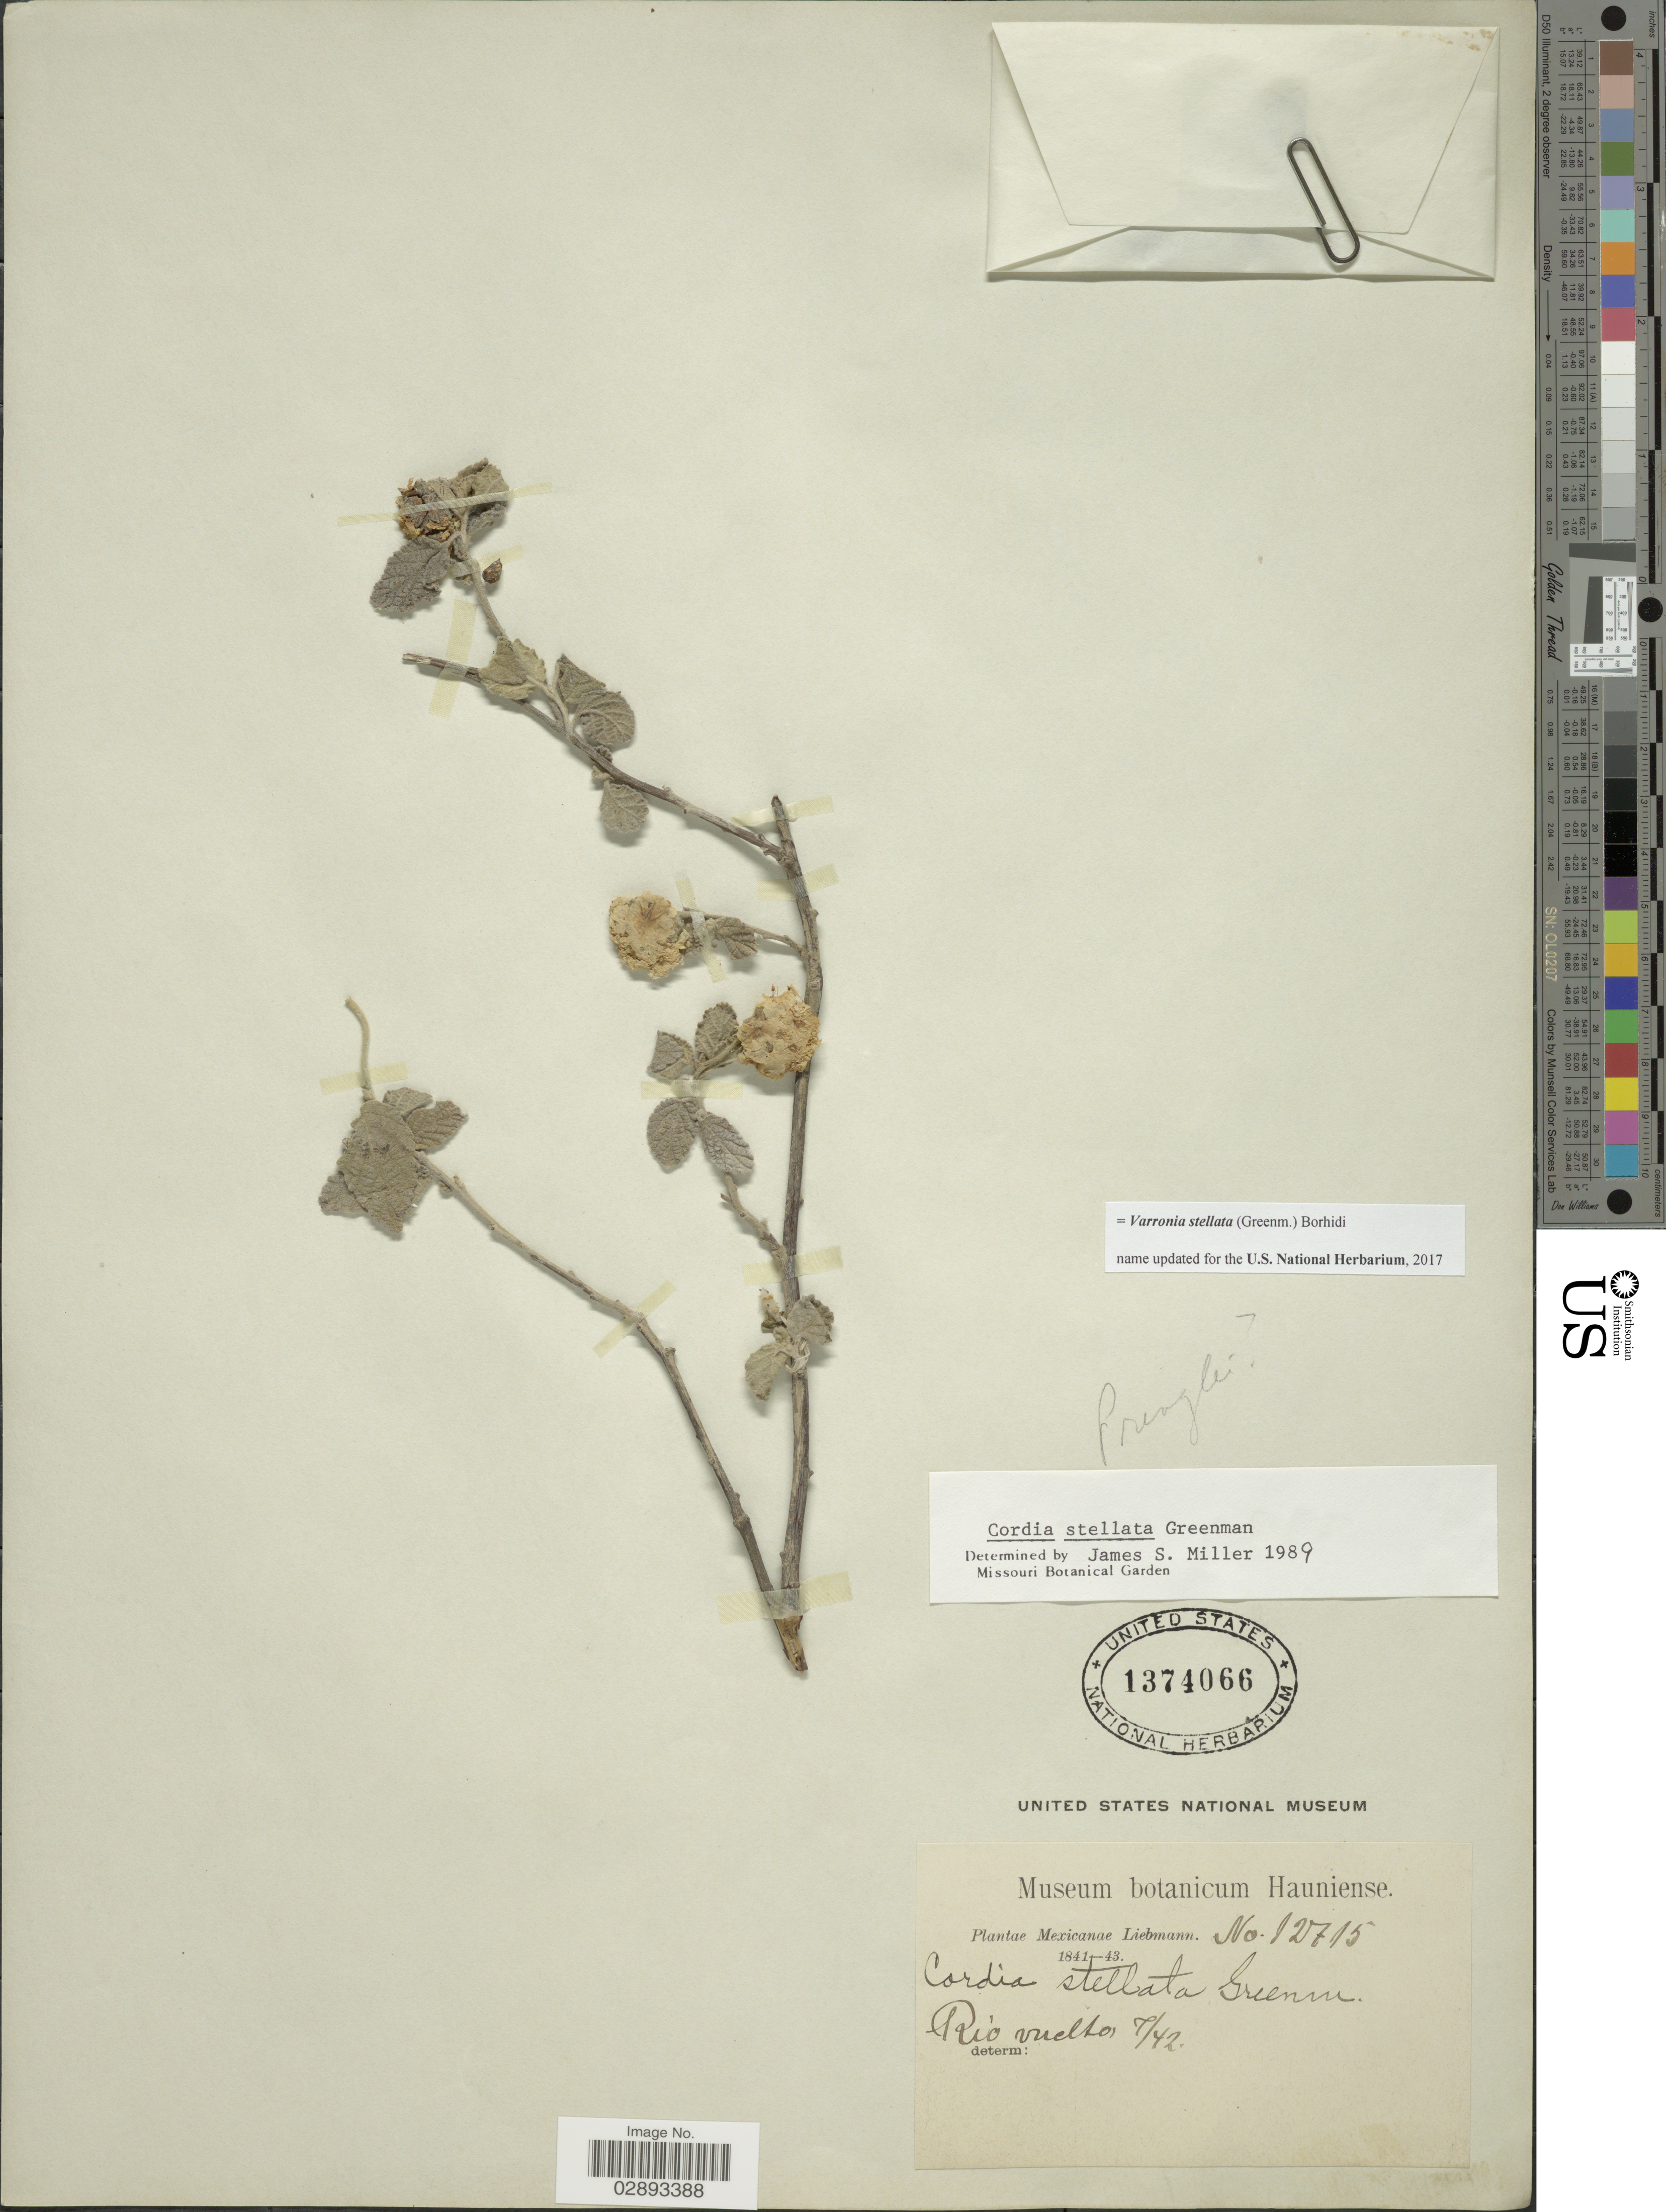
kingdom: Plantae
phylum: Tracheophyta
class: Magnoliopsida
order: Boraginales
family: Cordiaceae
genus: Varronia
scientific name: Varronia stellata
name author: (Greenm.) Borhidi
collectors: Liebmann, --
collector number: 12715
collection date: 1842-07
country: Mexico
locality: Rio vuelton.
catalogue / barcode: US 1374066